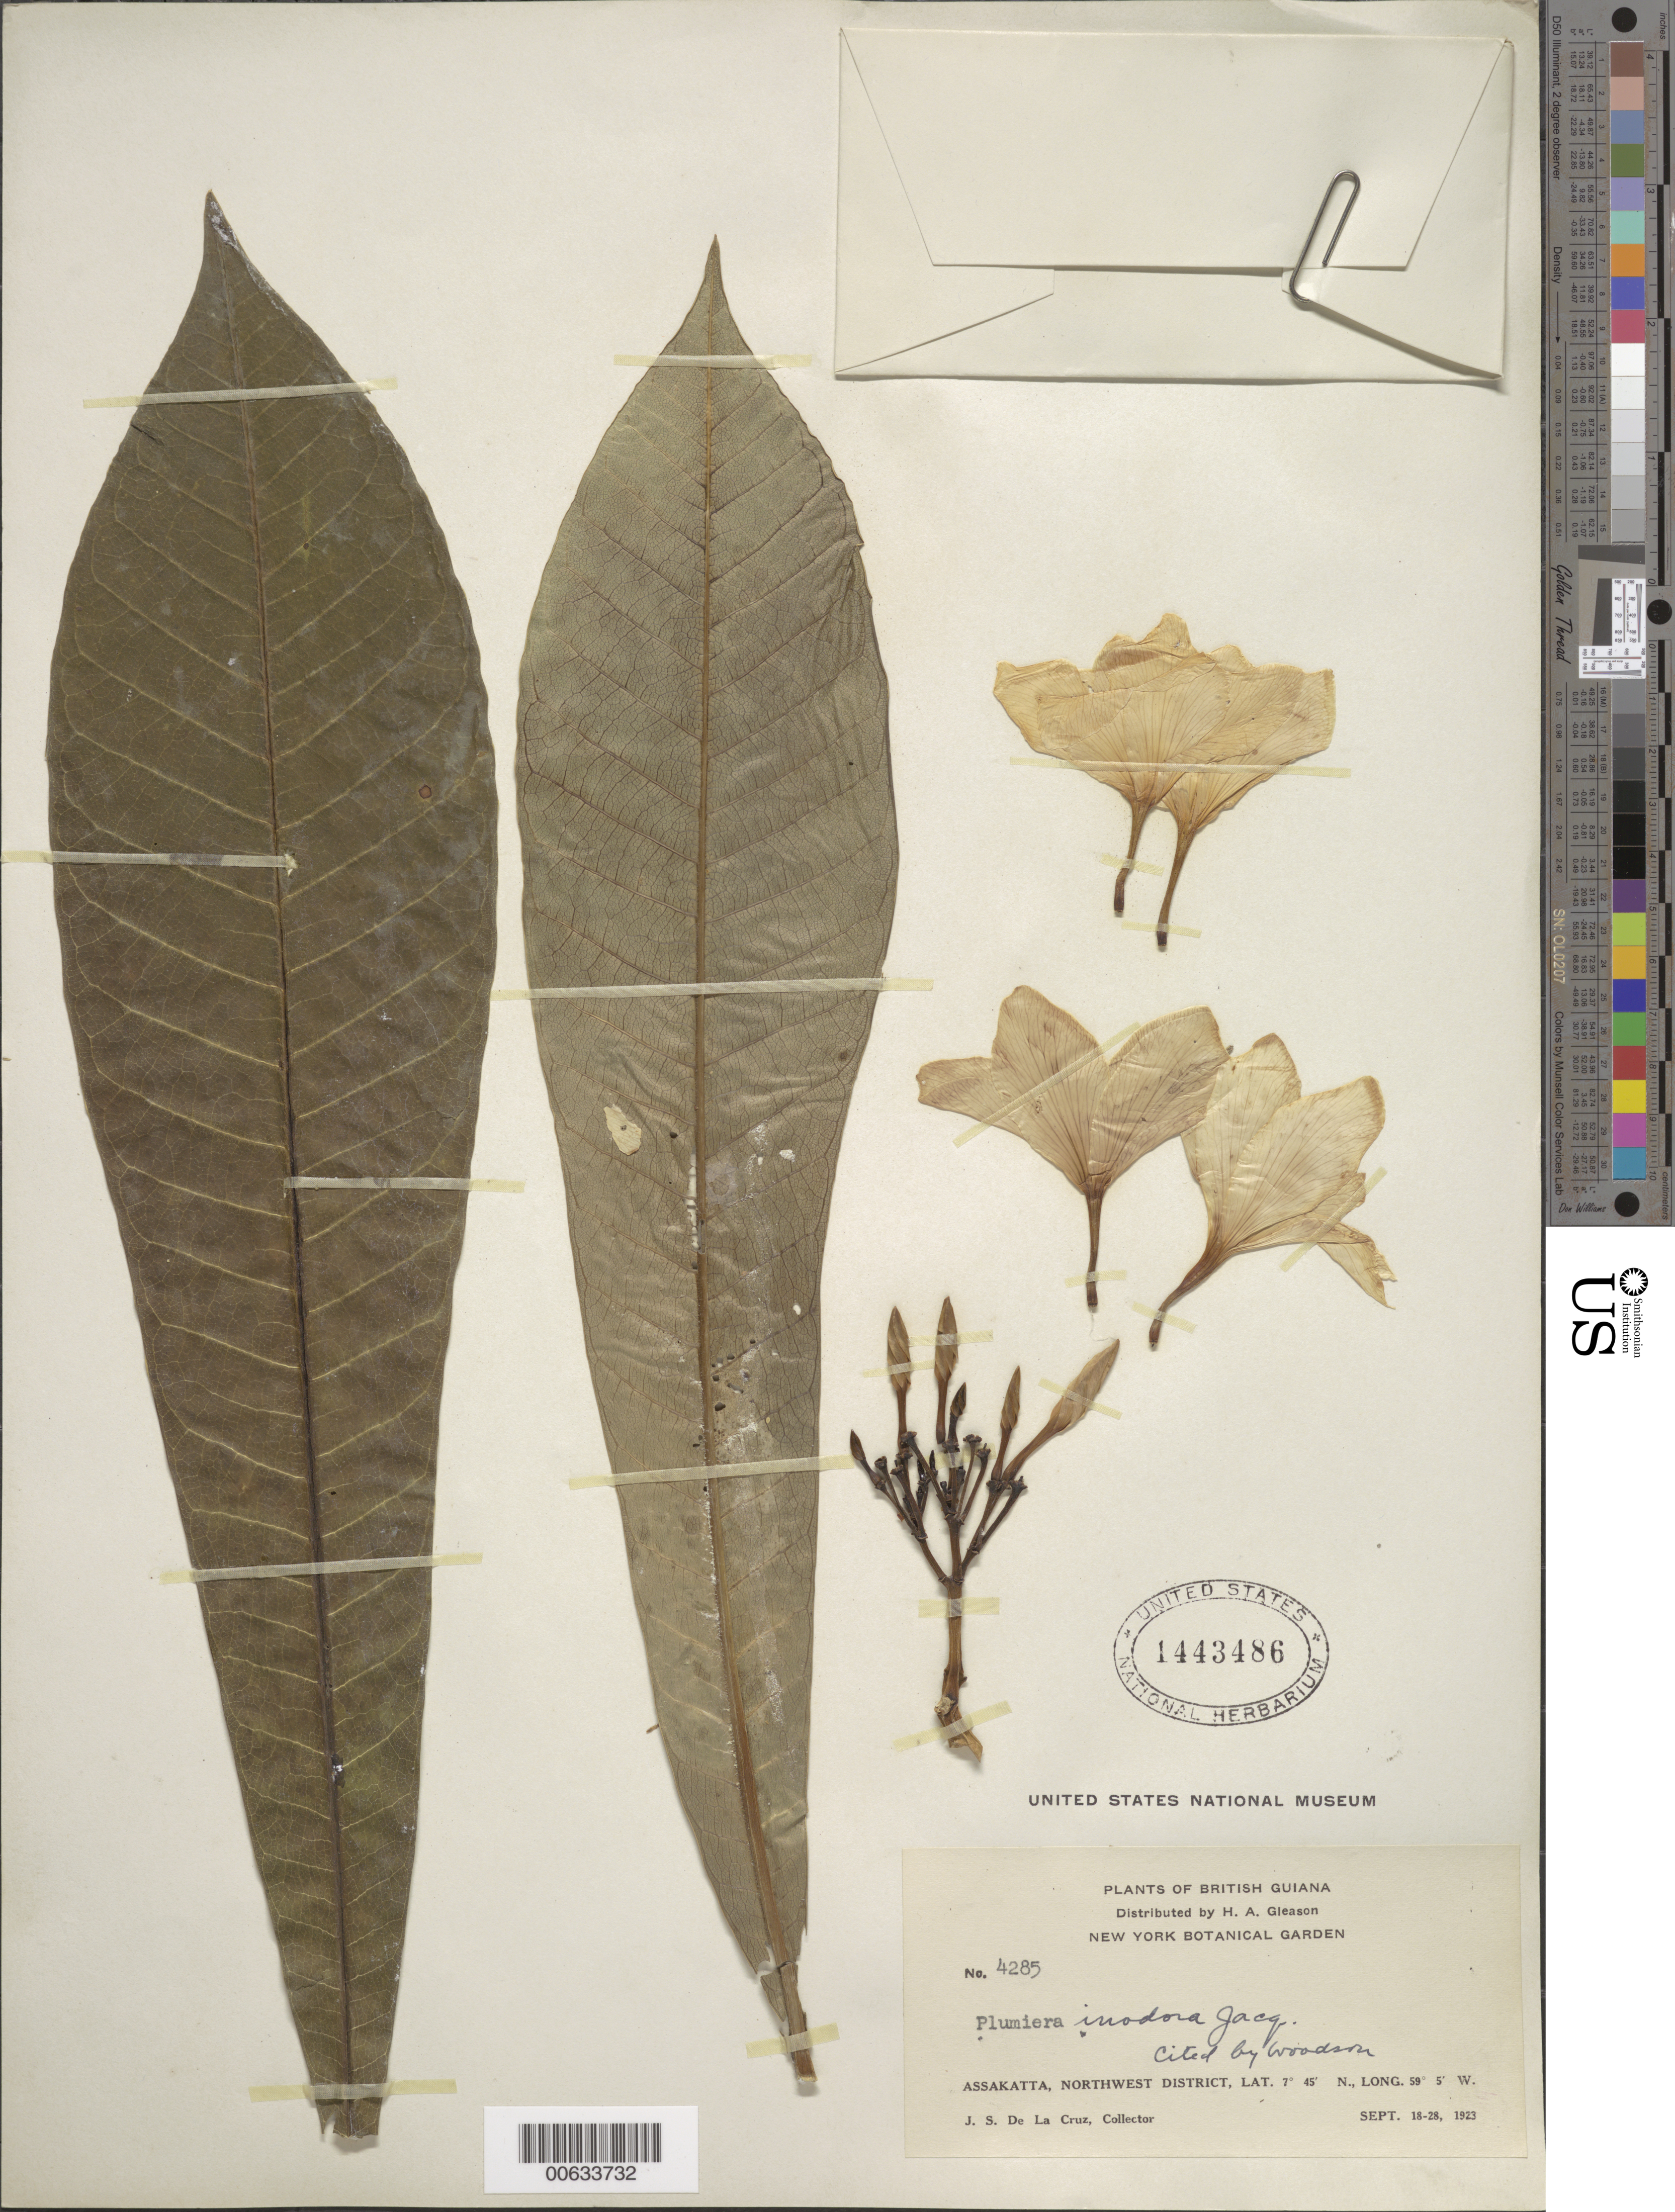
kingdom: Plantae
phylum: Tracheophyta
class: Magnoliopsida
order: Gentianales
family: Apocynaceae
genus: Plumeria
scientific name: Plumeria inodora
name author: Jacq.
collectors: J. S. de la Cruz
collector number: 4285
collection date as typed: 18-Sep-23 to 28-Sep-23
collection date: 1923-09-18/1923-09-28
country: Guyana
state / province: Barima-Waini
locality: Assakatta, NW District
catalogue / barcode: US 1443486